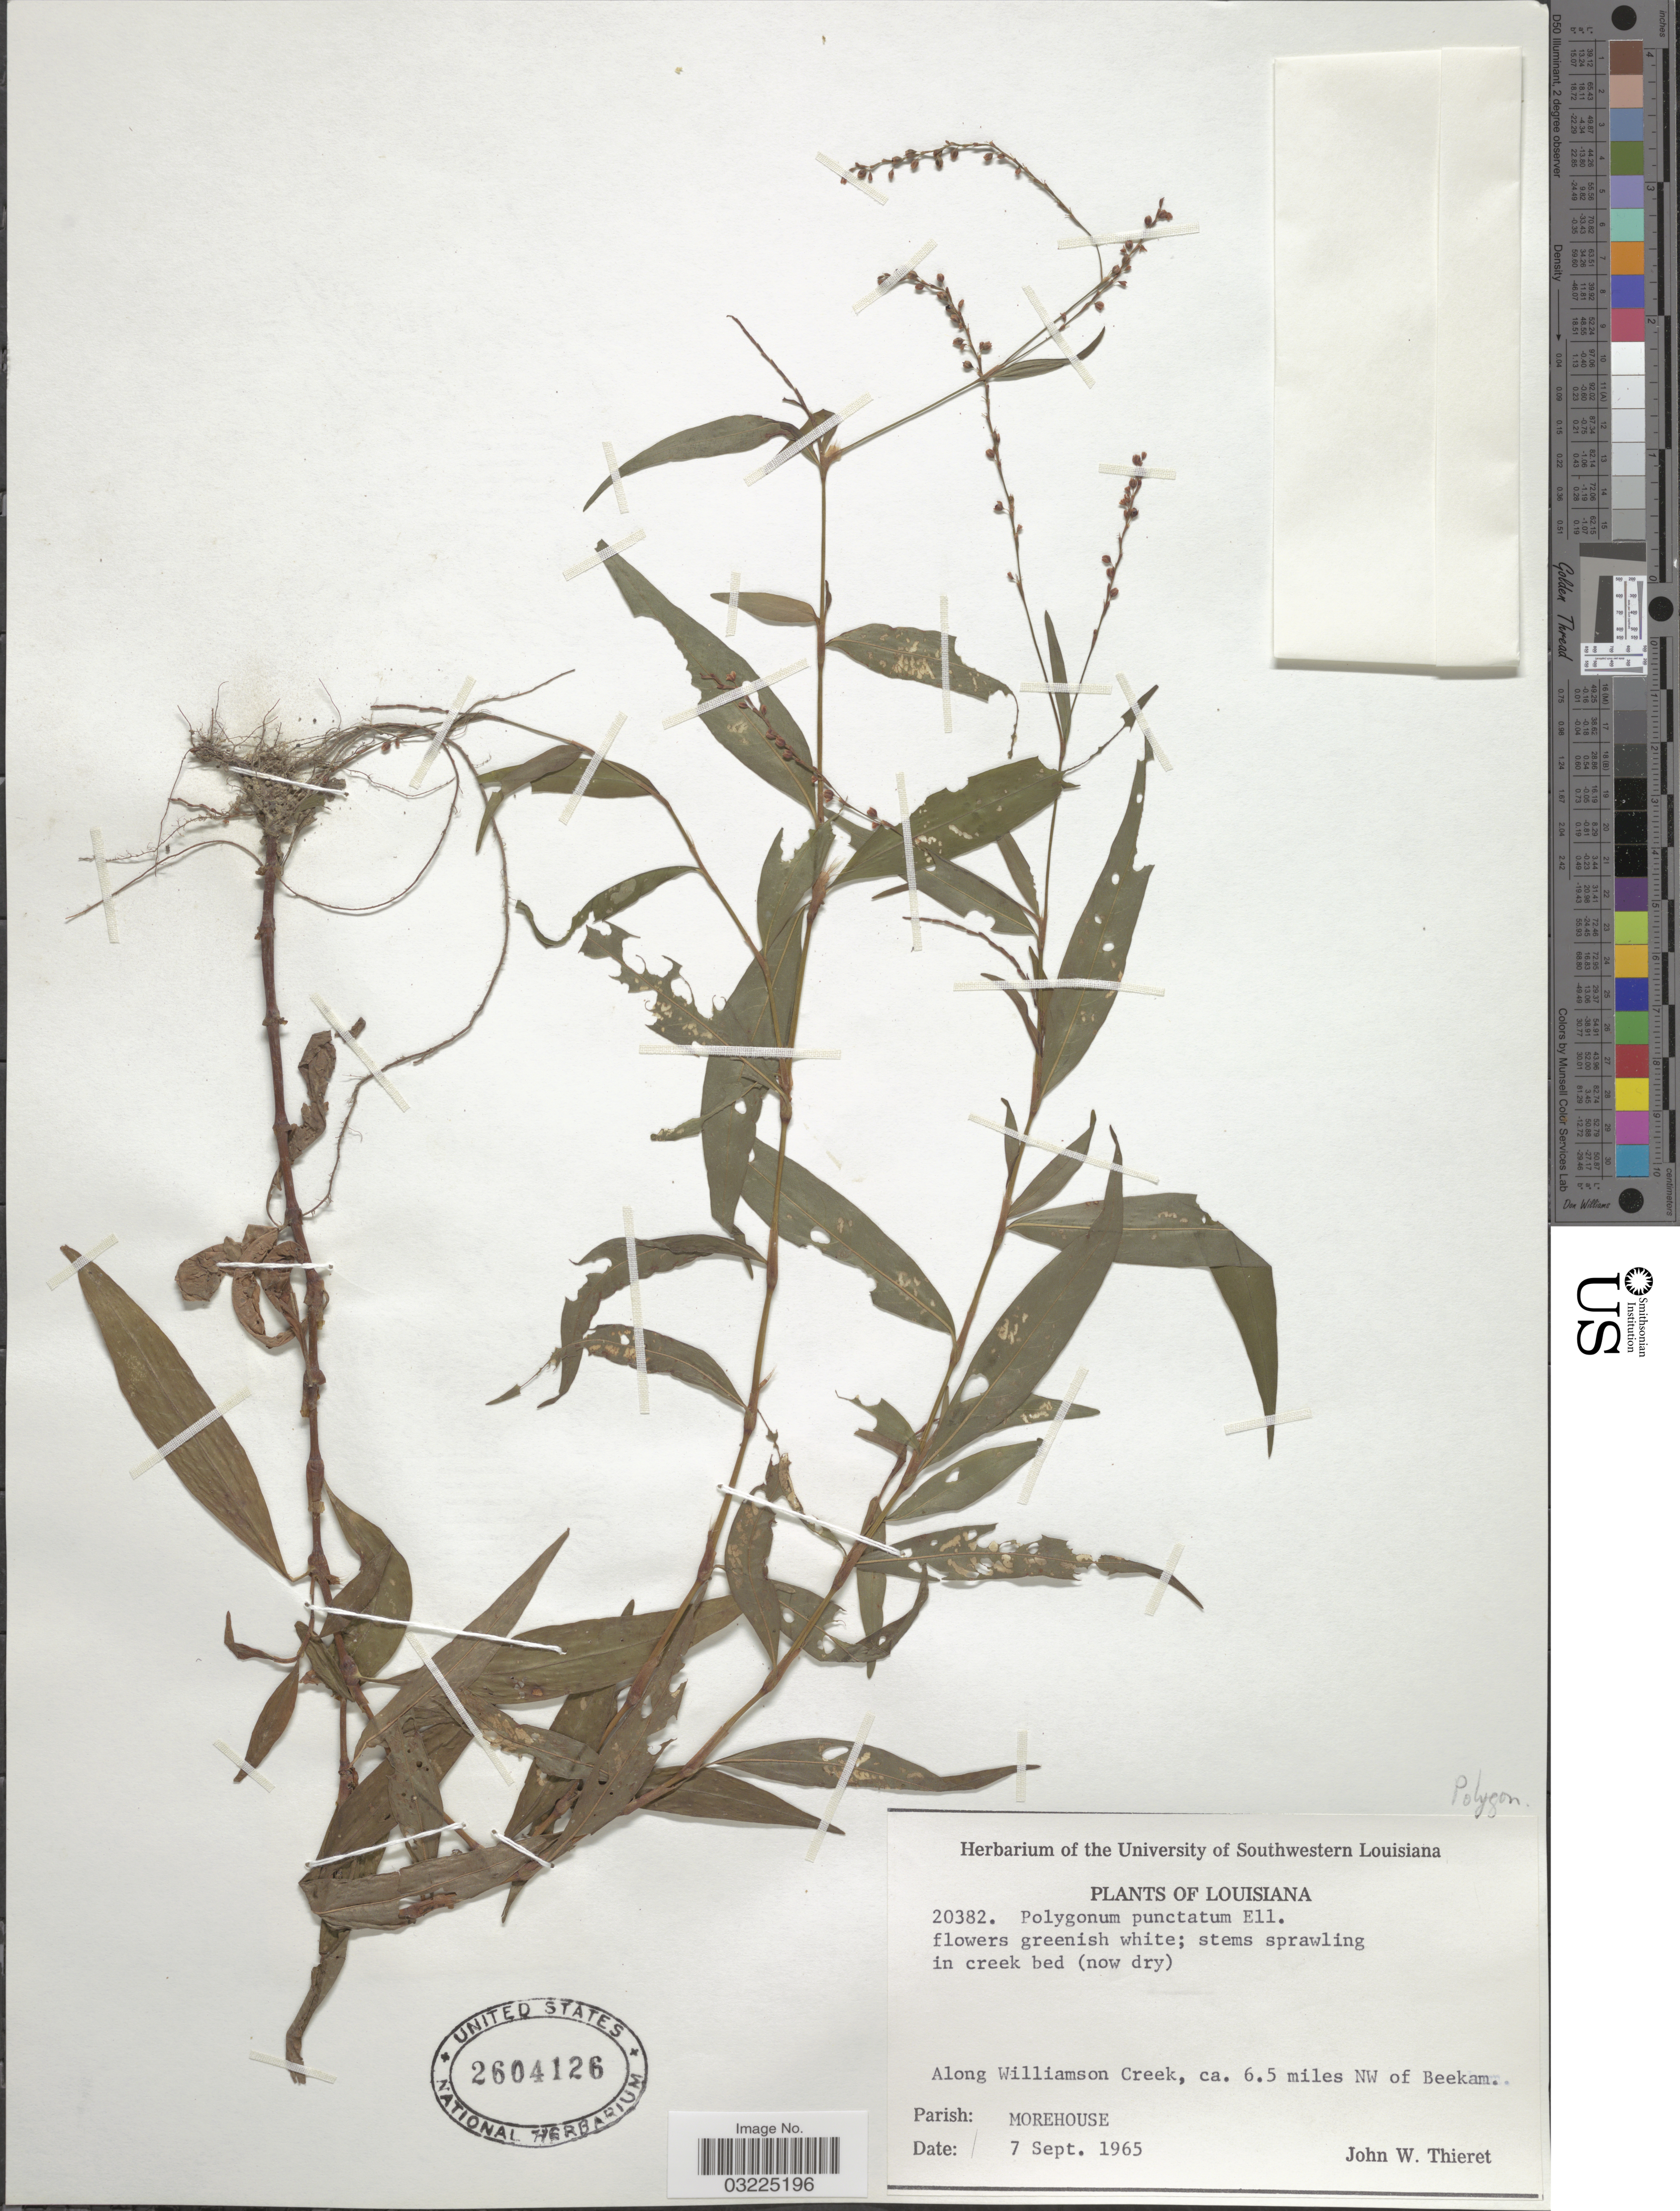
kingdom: Plantae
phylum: Tracheophyta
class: Magnoliopsida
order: Caryophyllales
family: Polygonaceae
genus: Persicaria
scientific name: Persicaria punctata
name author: (Elliott) Small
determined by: Atha, D. E.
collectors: J. W. Thieret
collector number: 20382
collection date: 1965-09-07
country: United States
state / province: Louisiana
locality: Along Williamson Creek, ca. 6.5 miles NW of Beekam.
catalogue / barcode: US 2604126